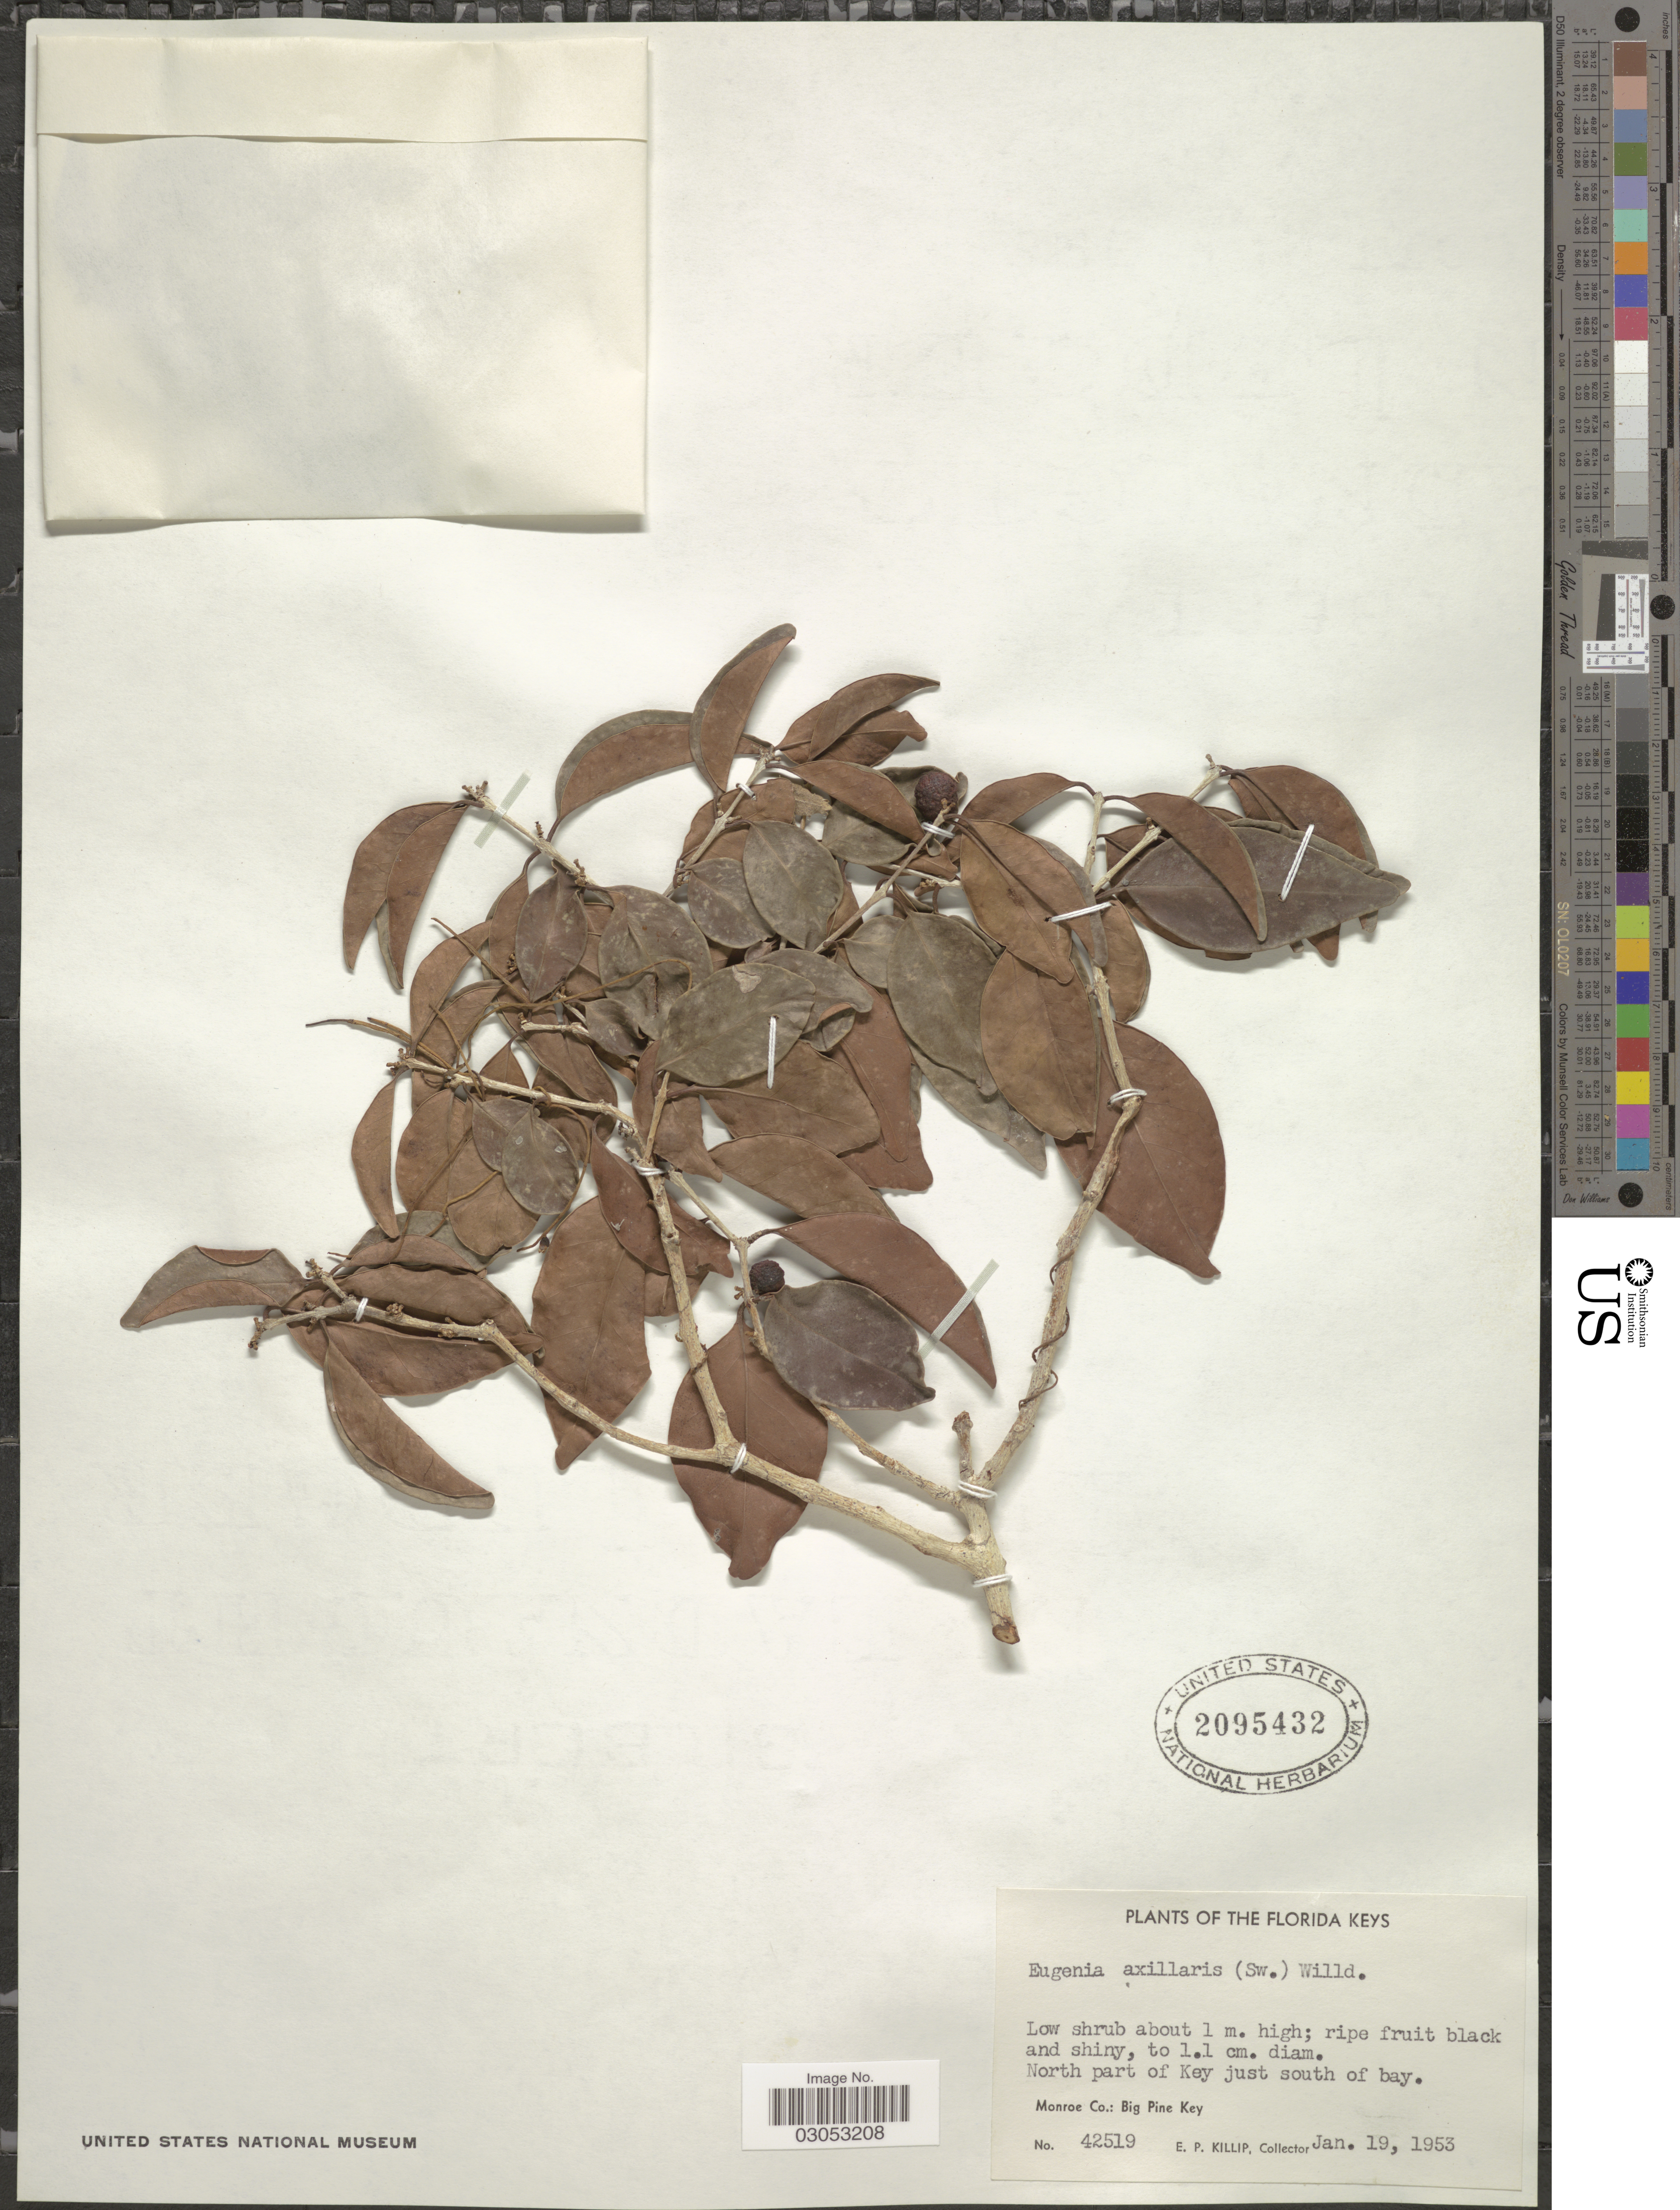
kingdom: Plantae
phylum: Tracheophyta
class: Magnoliopsida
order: Myrtales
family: Myrtaceae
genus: Eugenia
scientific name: Eugenia axillaris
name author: (Sw.) Willd.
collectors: E. P. Killip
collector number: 42519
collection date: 1953-01-19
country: United States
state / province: Florida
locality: The Florida Keys, North part of Key just south of bay, Monroe Co.: Big Pine Key.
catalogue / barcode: US 2095432